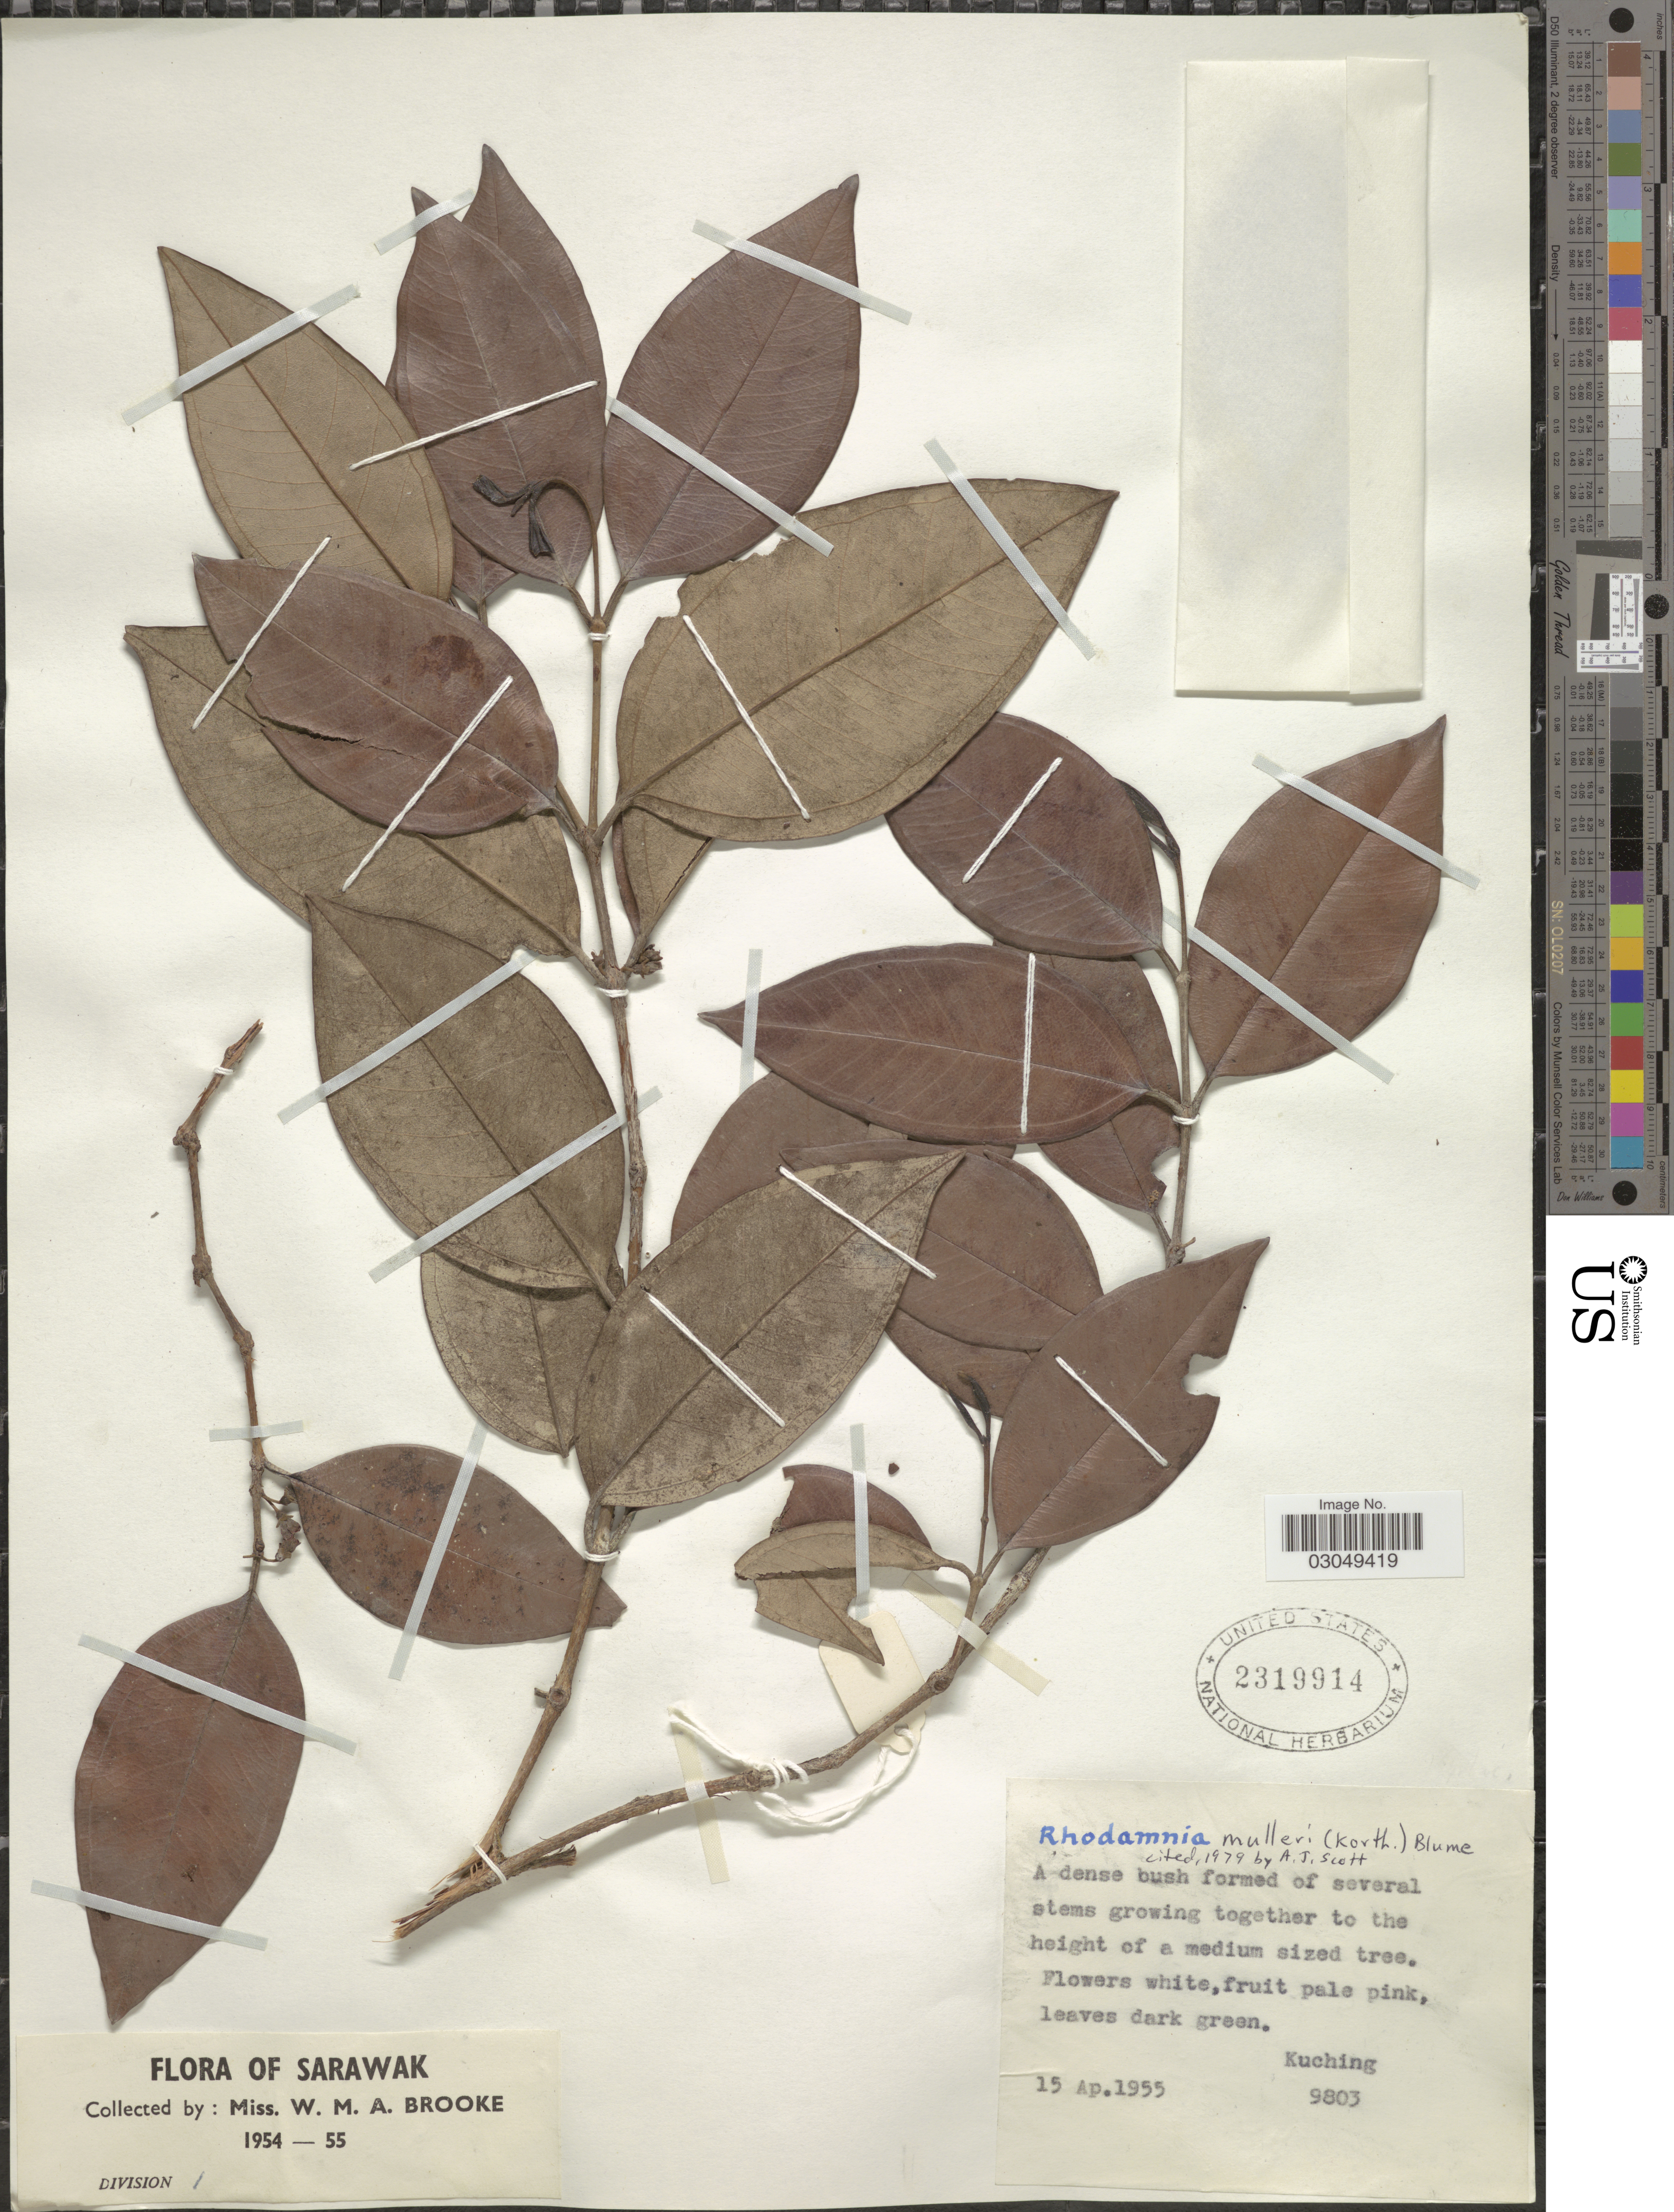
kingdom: Plantae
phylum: Tracheophyta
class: Magnoliopsida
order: Myrtales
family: Myrtaceae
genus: Rhodamnia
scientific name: Rhodamnia mulleri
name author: Blume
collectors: W. Brooke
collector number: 9803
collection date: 1955-04-15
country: Malaysia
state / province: Sarawak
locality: Kuching.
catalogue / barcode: US 2319914